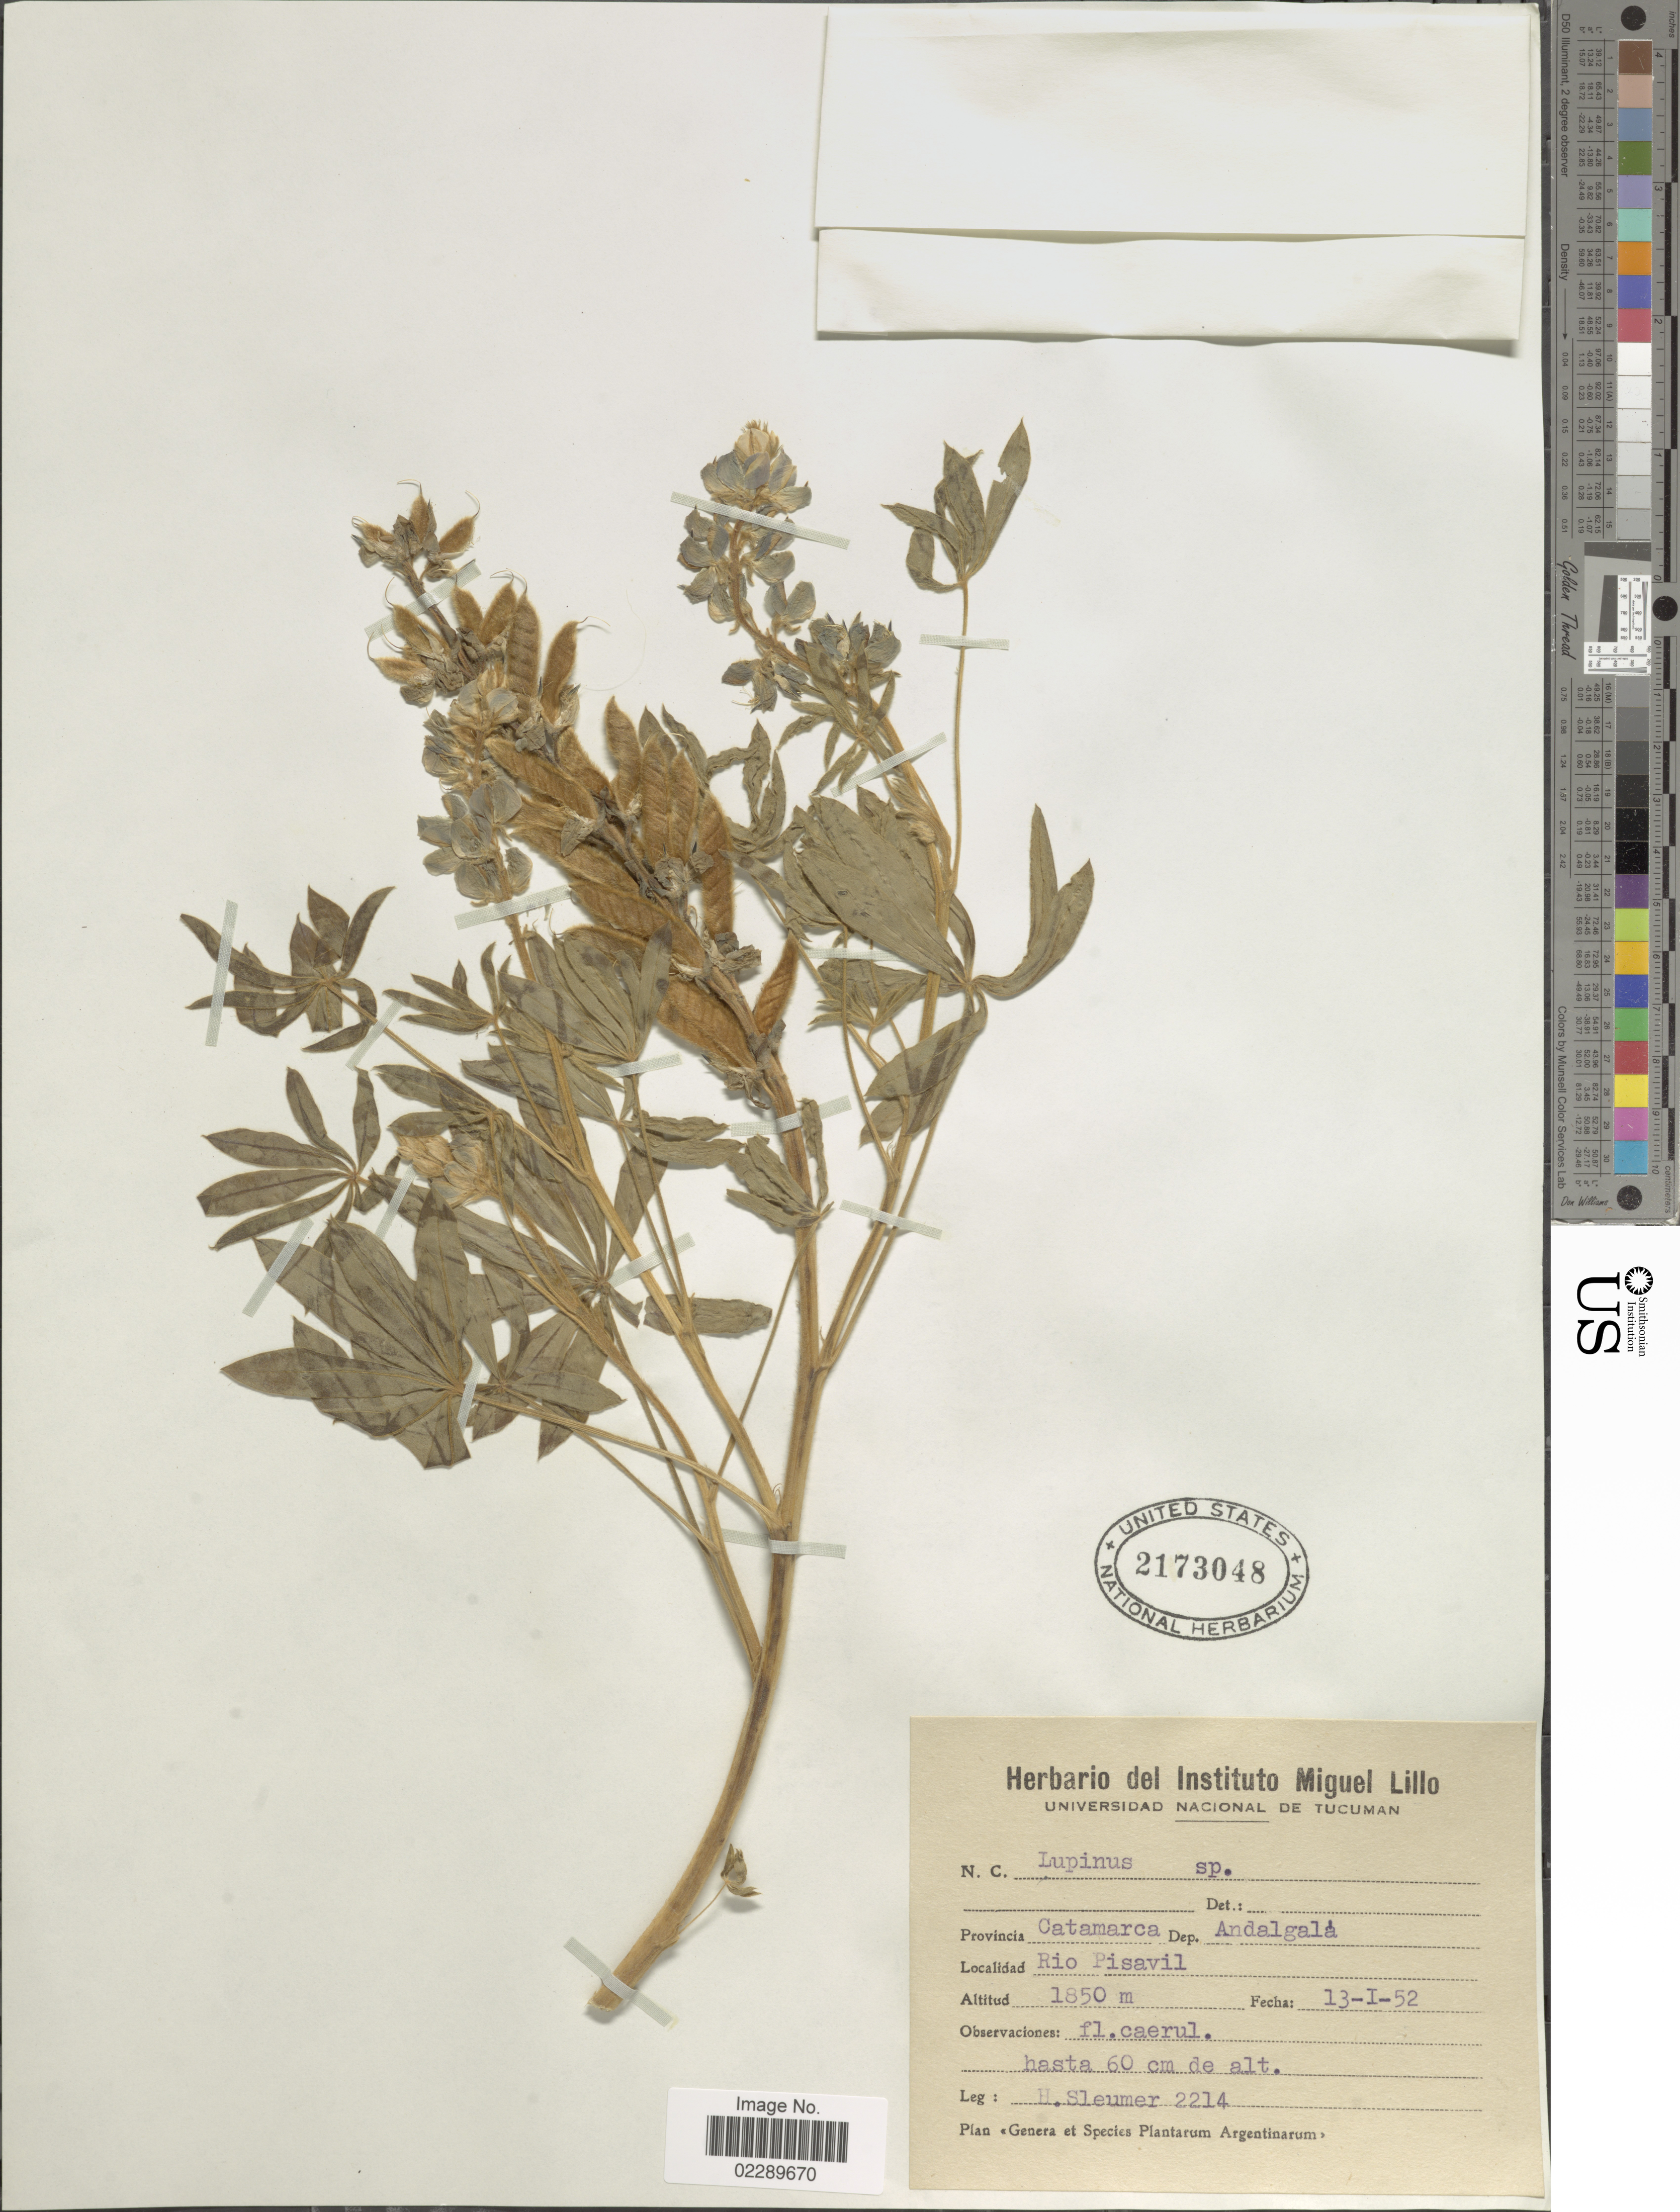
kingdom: Plantae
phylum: Tracheophyta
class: Magnoliopsida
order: Fabales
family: Fabaceae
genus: Lupinus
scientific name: Lupinus sp.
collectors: H. O. Sleumer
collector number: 2214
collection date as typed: Transcribed d/m/y: 13/1/52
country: Argentina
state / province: Catamarca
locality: Provincia Catamarca. Dep. Andalgalá. Rio Pisavil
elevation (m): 1850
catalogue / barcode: US 2173048